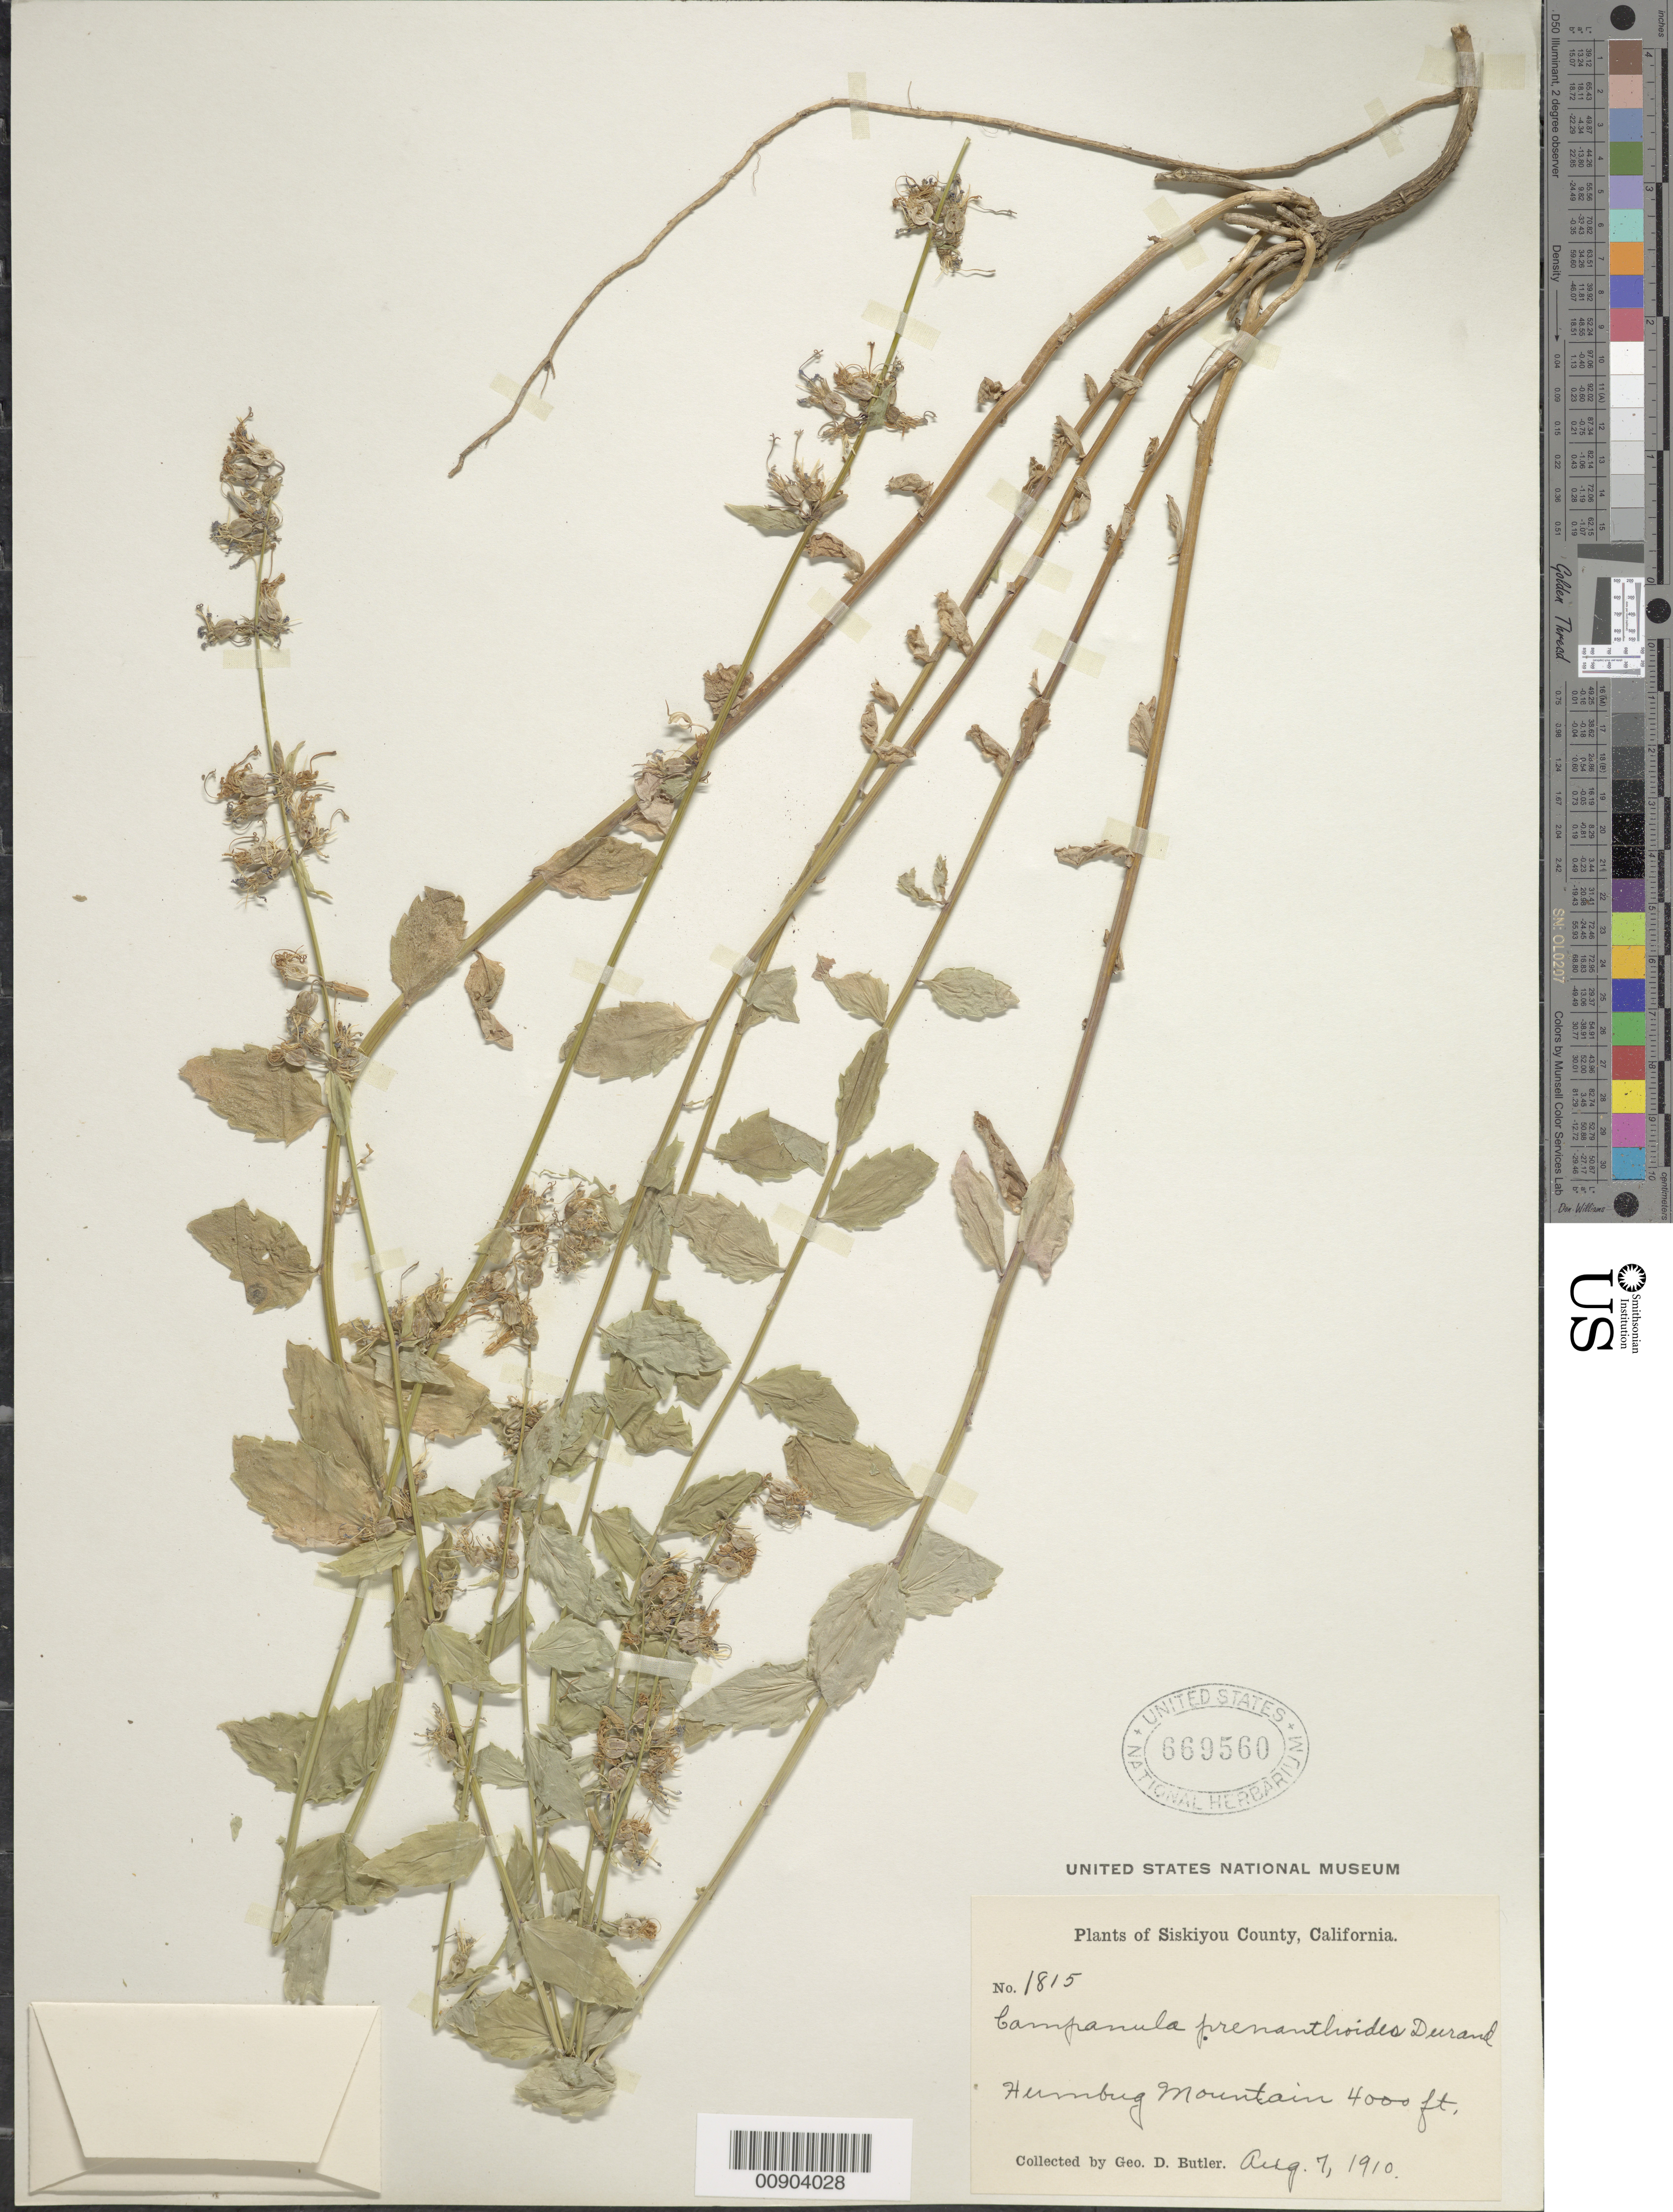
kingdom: Plantae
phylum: Tracheophyta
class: Magnoliopsida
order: Asterales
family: Campanulaceae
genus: Campanula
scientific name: Campanula prenanthoides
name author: Durand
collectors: G. D. Butler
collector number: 1815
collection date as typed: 7 Aug 1910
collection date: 1910-08-07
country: United States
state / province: California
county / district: Siskiyou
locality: Humbug Mountain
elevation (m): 1219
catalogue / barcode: US 669560